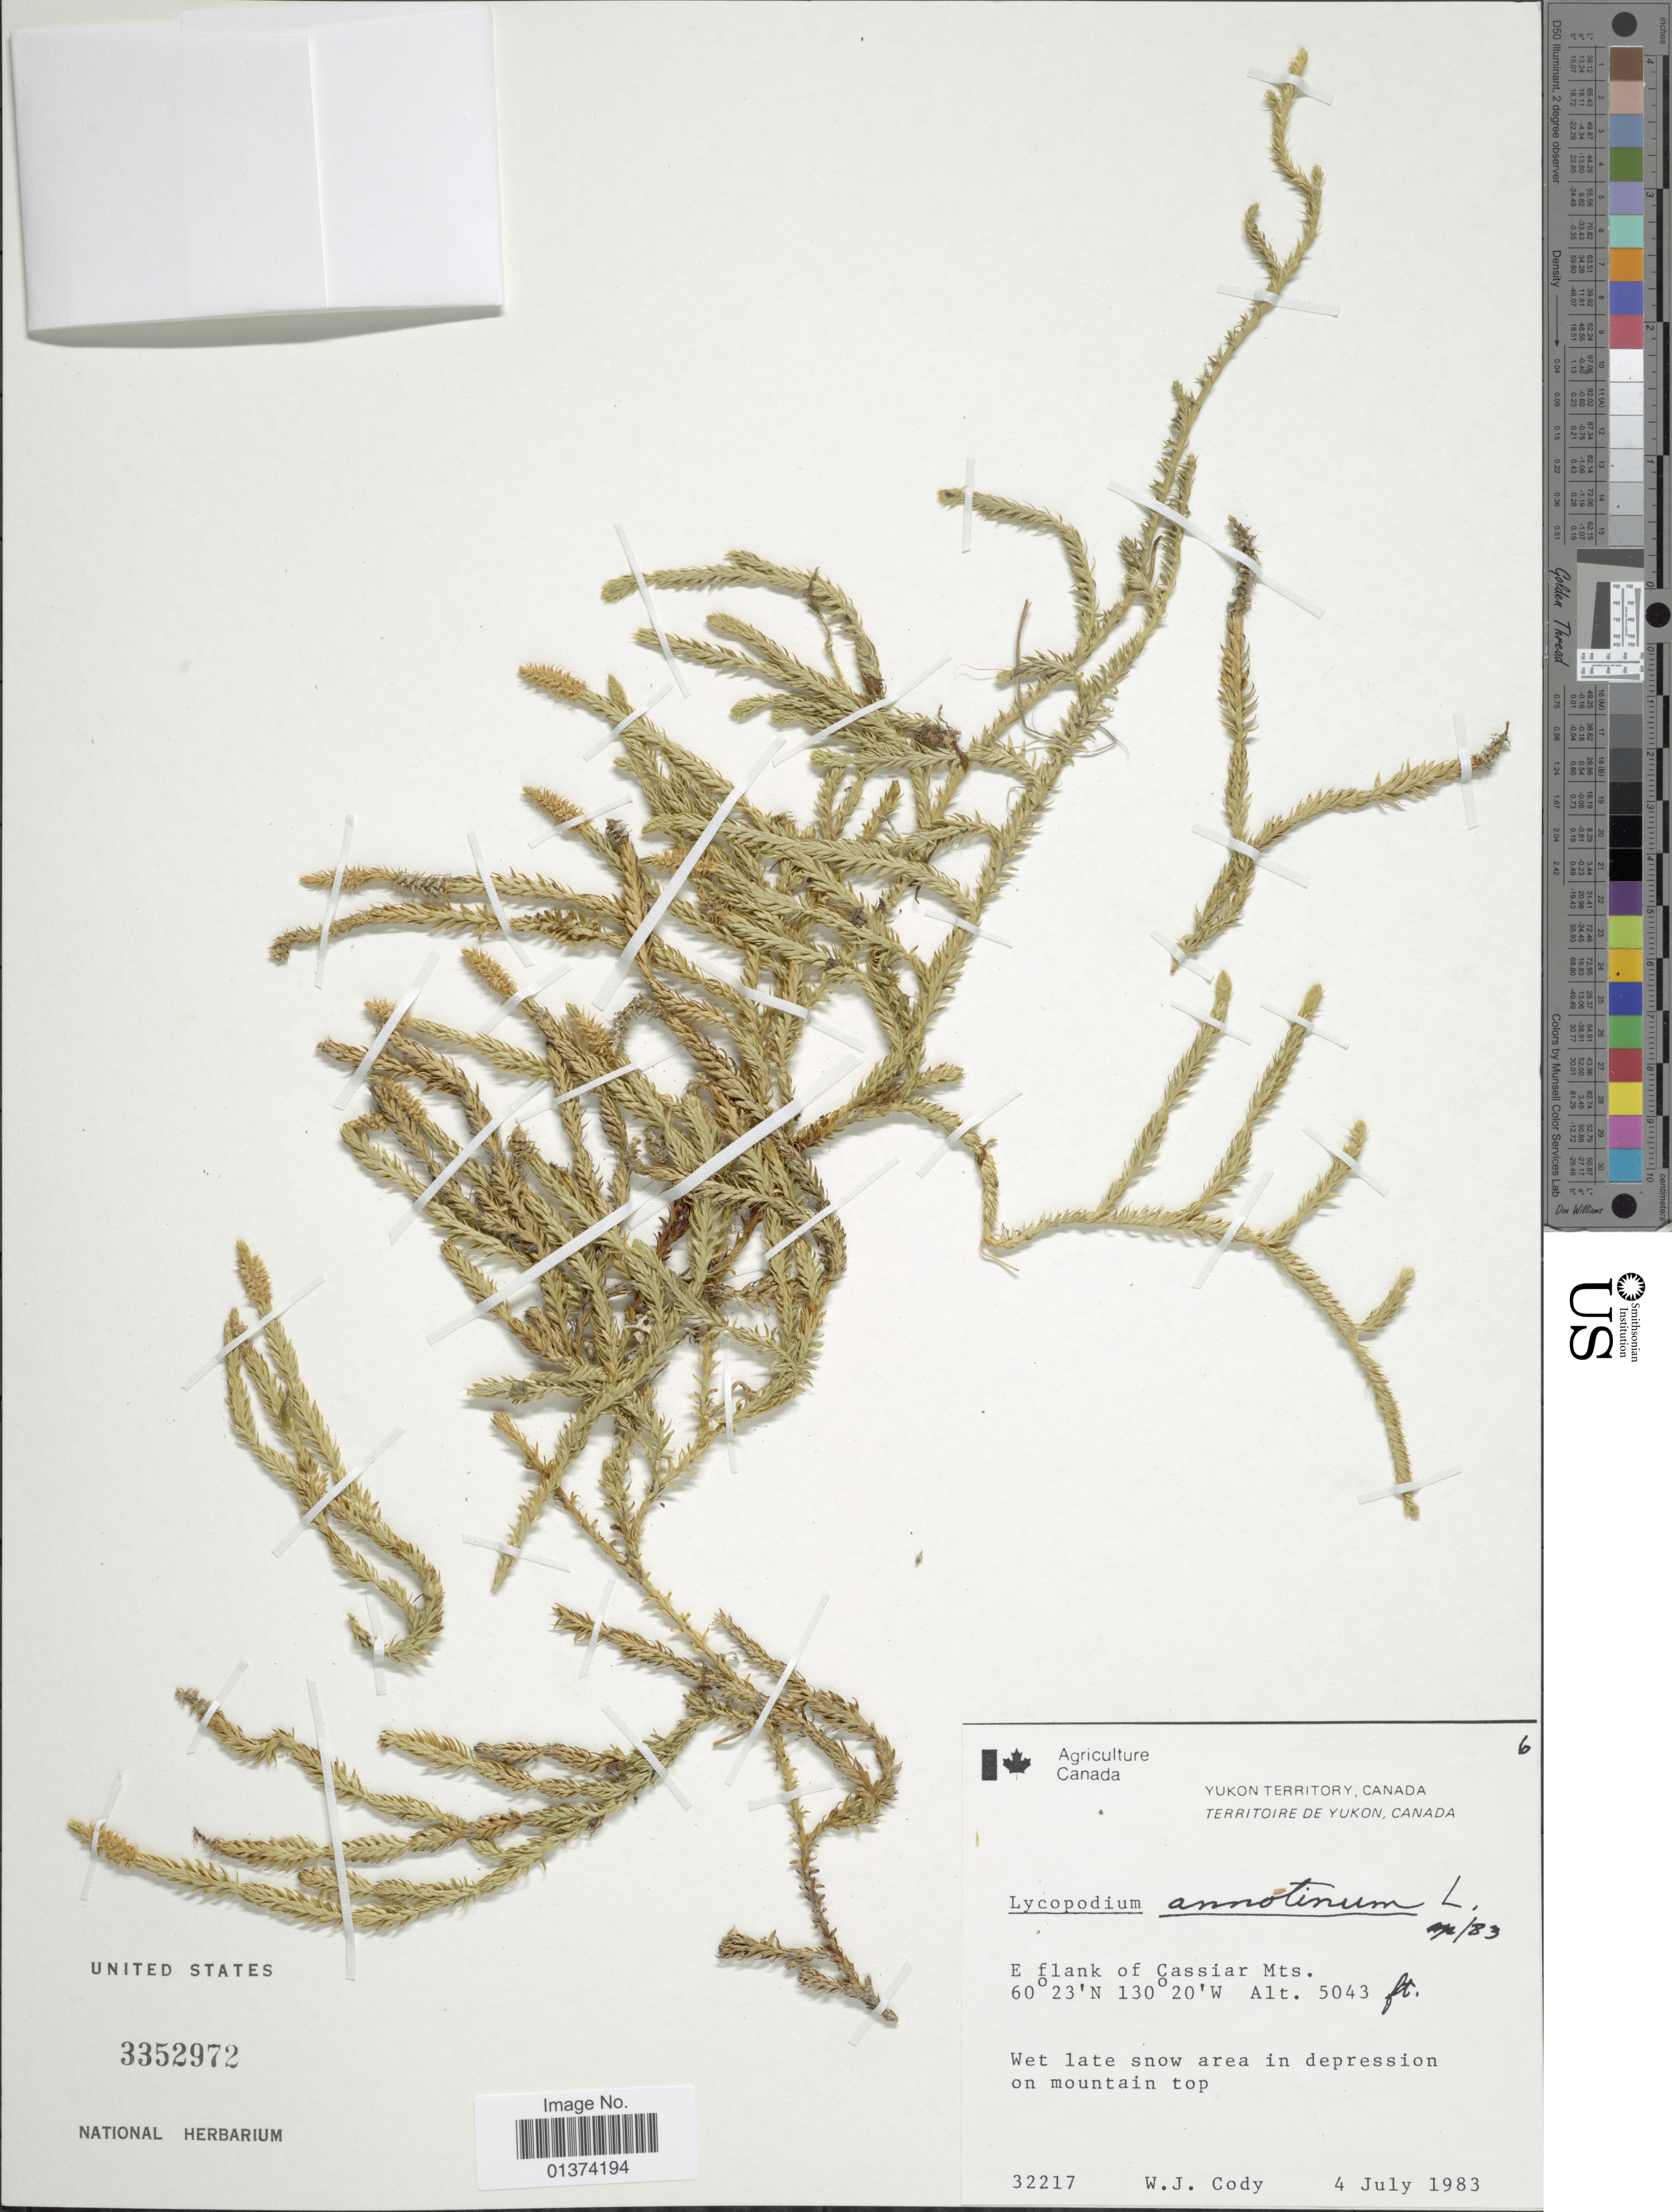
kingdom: Plantae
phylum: Tracheophyta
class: Lycopodiopsida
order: Lycopodiales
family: Lycopodiaceae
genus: Spinulum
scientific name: Spinulum annotinum subsp. annotinum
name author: (L.) A. Haines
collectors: W. Cody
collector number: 32217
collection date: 1983-07-04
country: Canada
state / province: Yukon Territory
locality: E flank of Cassiar Mts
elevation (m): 1537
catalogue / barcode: US 3352972